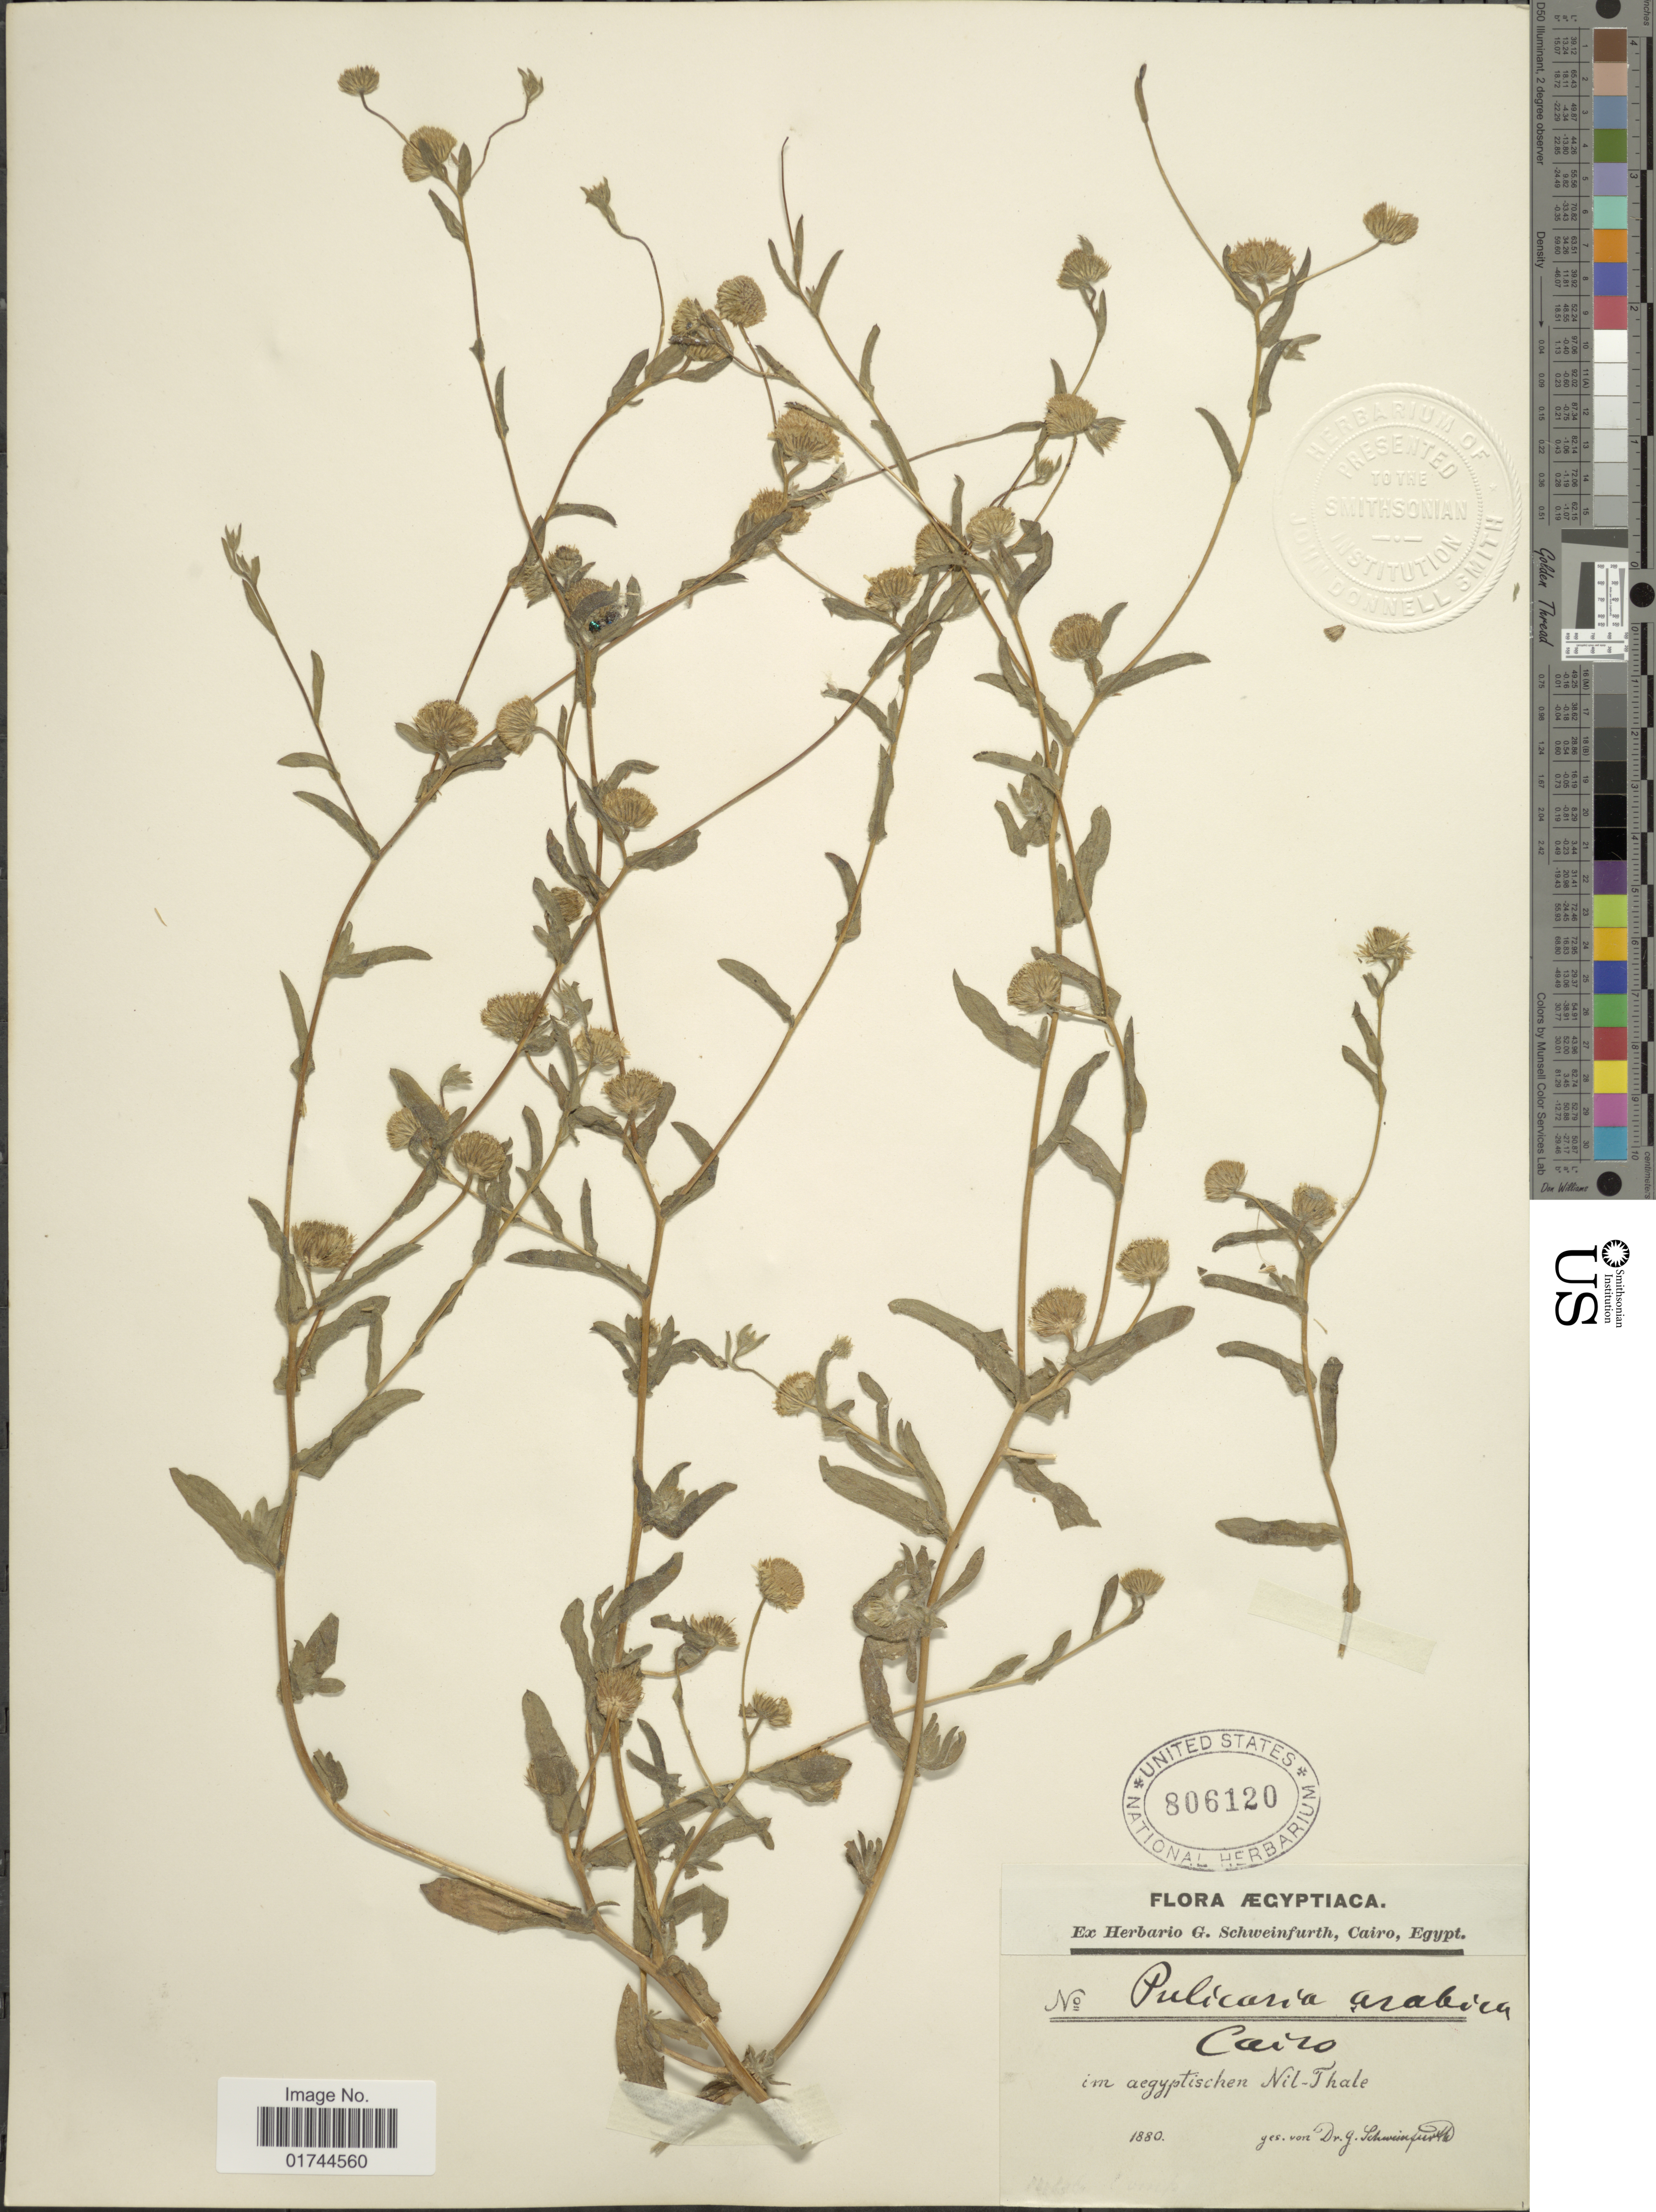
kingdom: Plantae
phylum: Tracheophyta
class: Magnoliopsida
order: Asterales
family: Asteraceae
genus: Pulicaria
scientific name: Pulicaria arabica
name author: (L.) Cass.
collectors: G. A. Schweinfurth (herbarium)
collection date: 1880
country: Egypt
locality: Cairo, im aegyptischen Nil- Thale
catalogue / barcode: US 806120